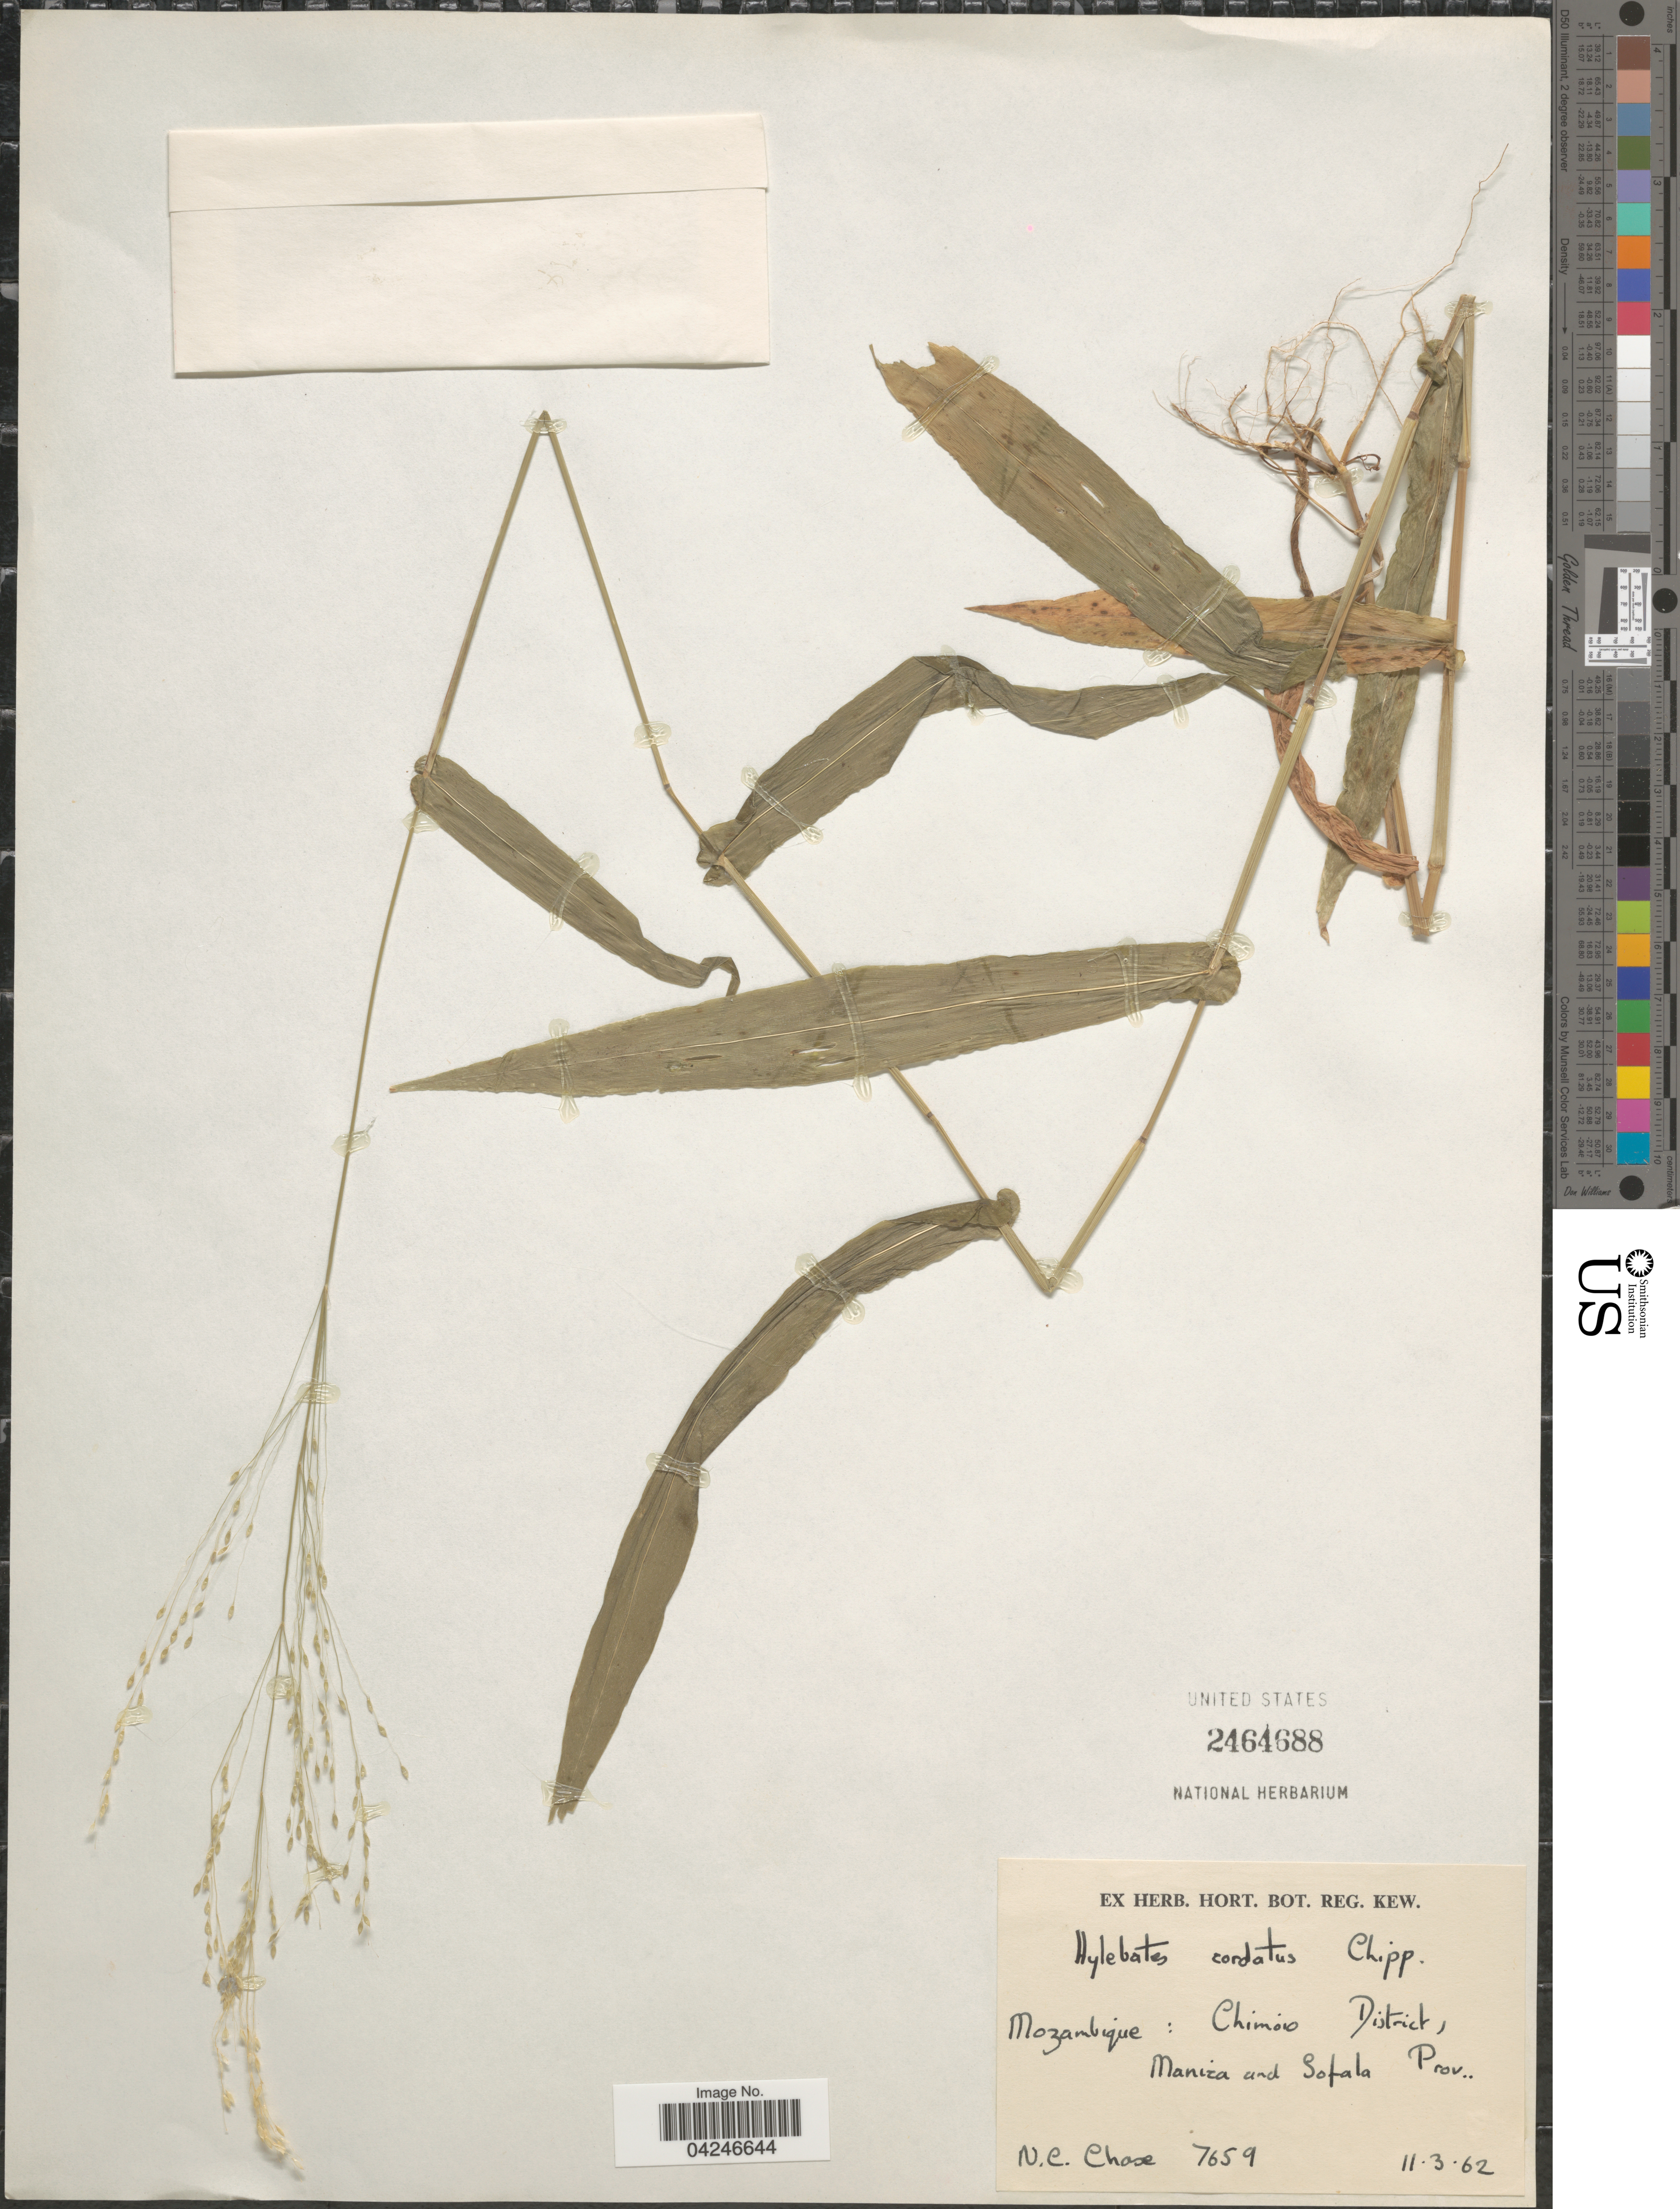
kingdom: Plantae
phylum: Tracheophyta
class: Liliopsida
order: Poales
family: Poaceae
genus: Hylebates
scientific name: Hylebates cordatus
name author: Chippindall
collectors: N. C. Chase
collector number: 7659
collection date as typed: Transcribed d/m/y: 11/3/62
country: Mozambique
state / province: Sofala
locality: Chimoio District, Manica and Sofala Prov.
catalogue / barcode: US 2464688